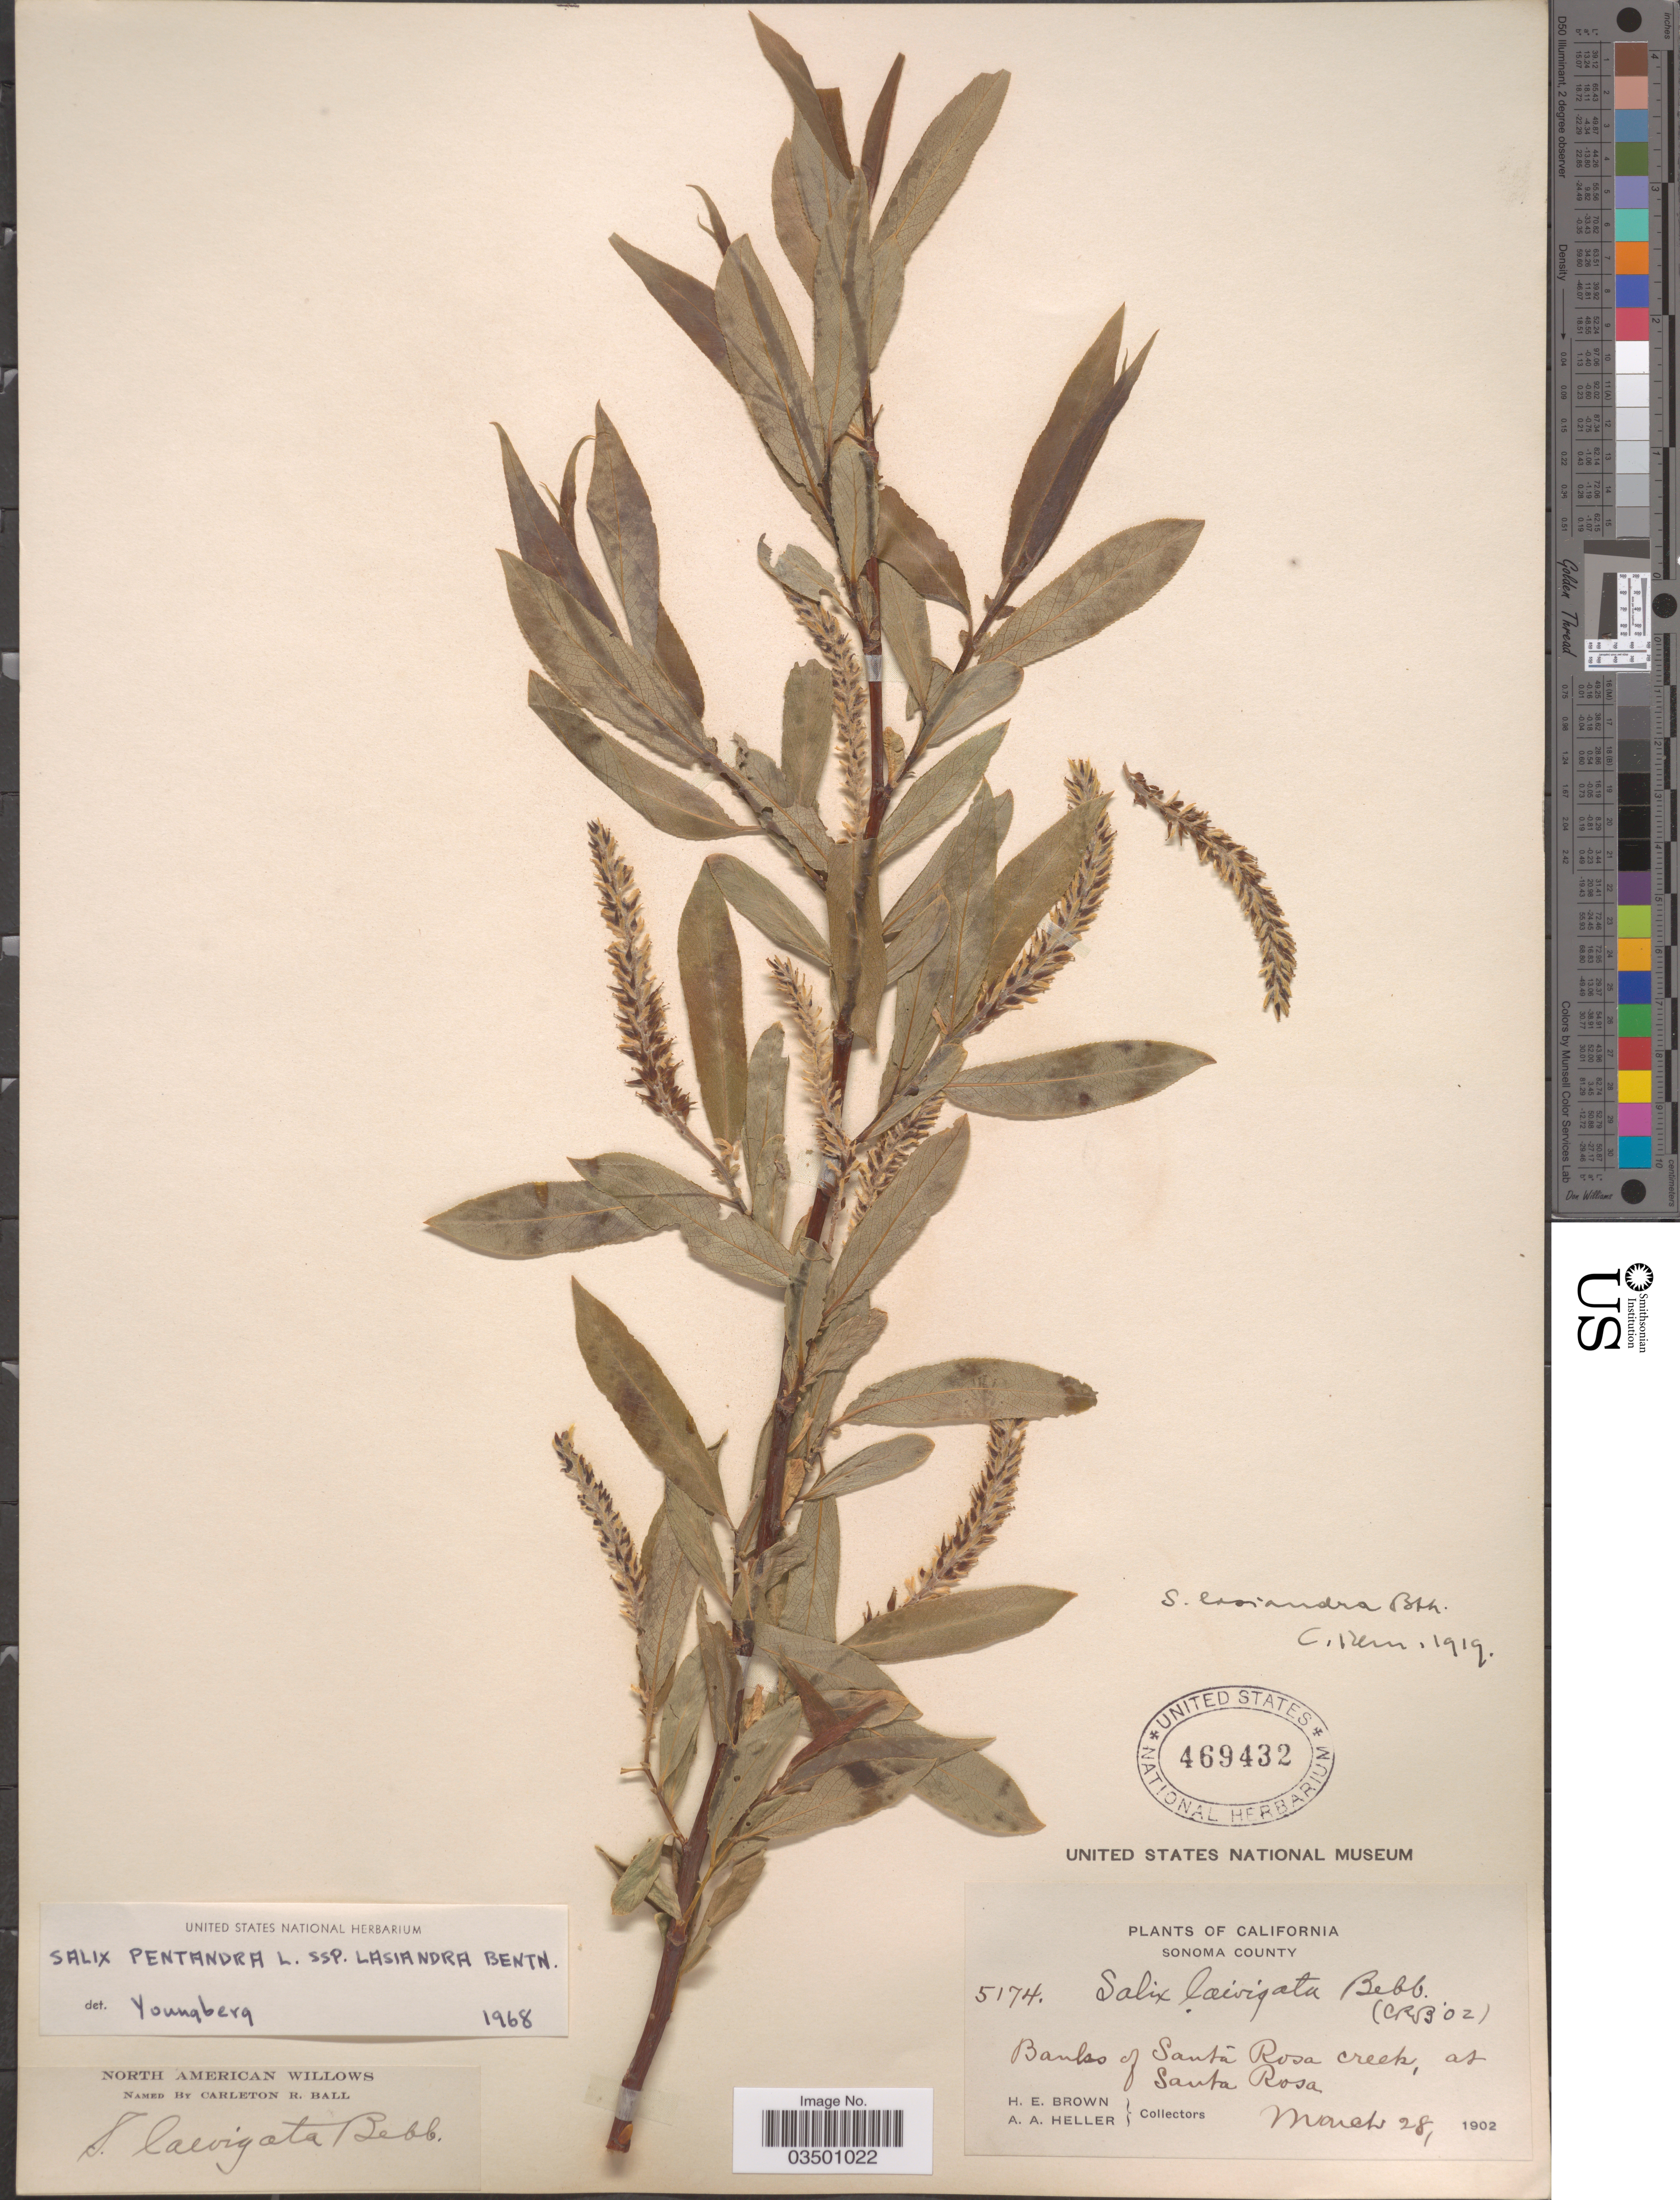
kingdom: Plantae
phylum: Tracheophyta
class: Magnoliopsida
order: Malpighiales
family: Salicaceae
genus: Salix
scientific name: Salix lasiandra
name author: Benth.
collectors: H. E. Brown & A. A. Heller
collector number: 5174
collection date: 1902-03-28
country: United States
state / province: California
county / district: Sonoma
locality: Sonoma County. Banks of Santa Rosa creek, at Santa Rosa.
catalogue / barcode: US 469432